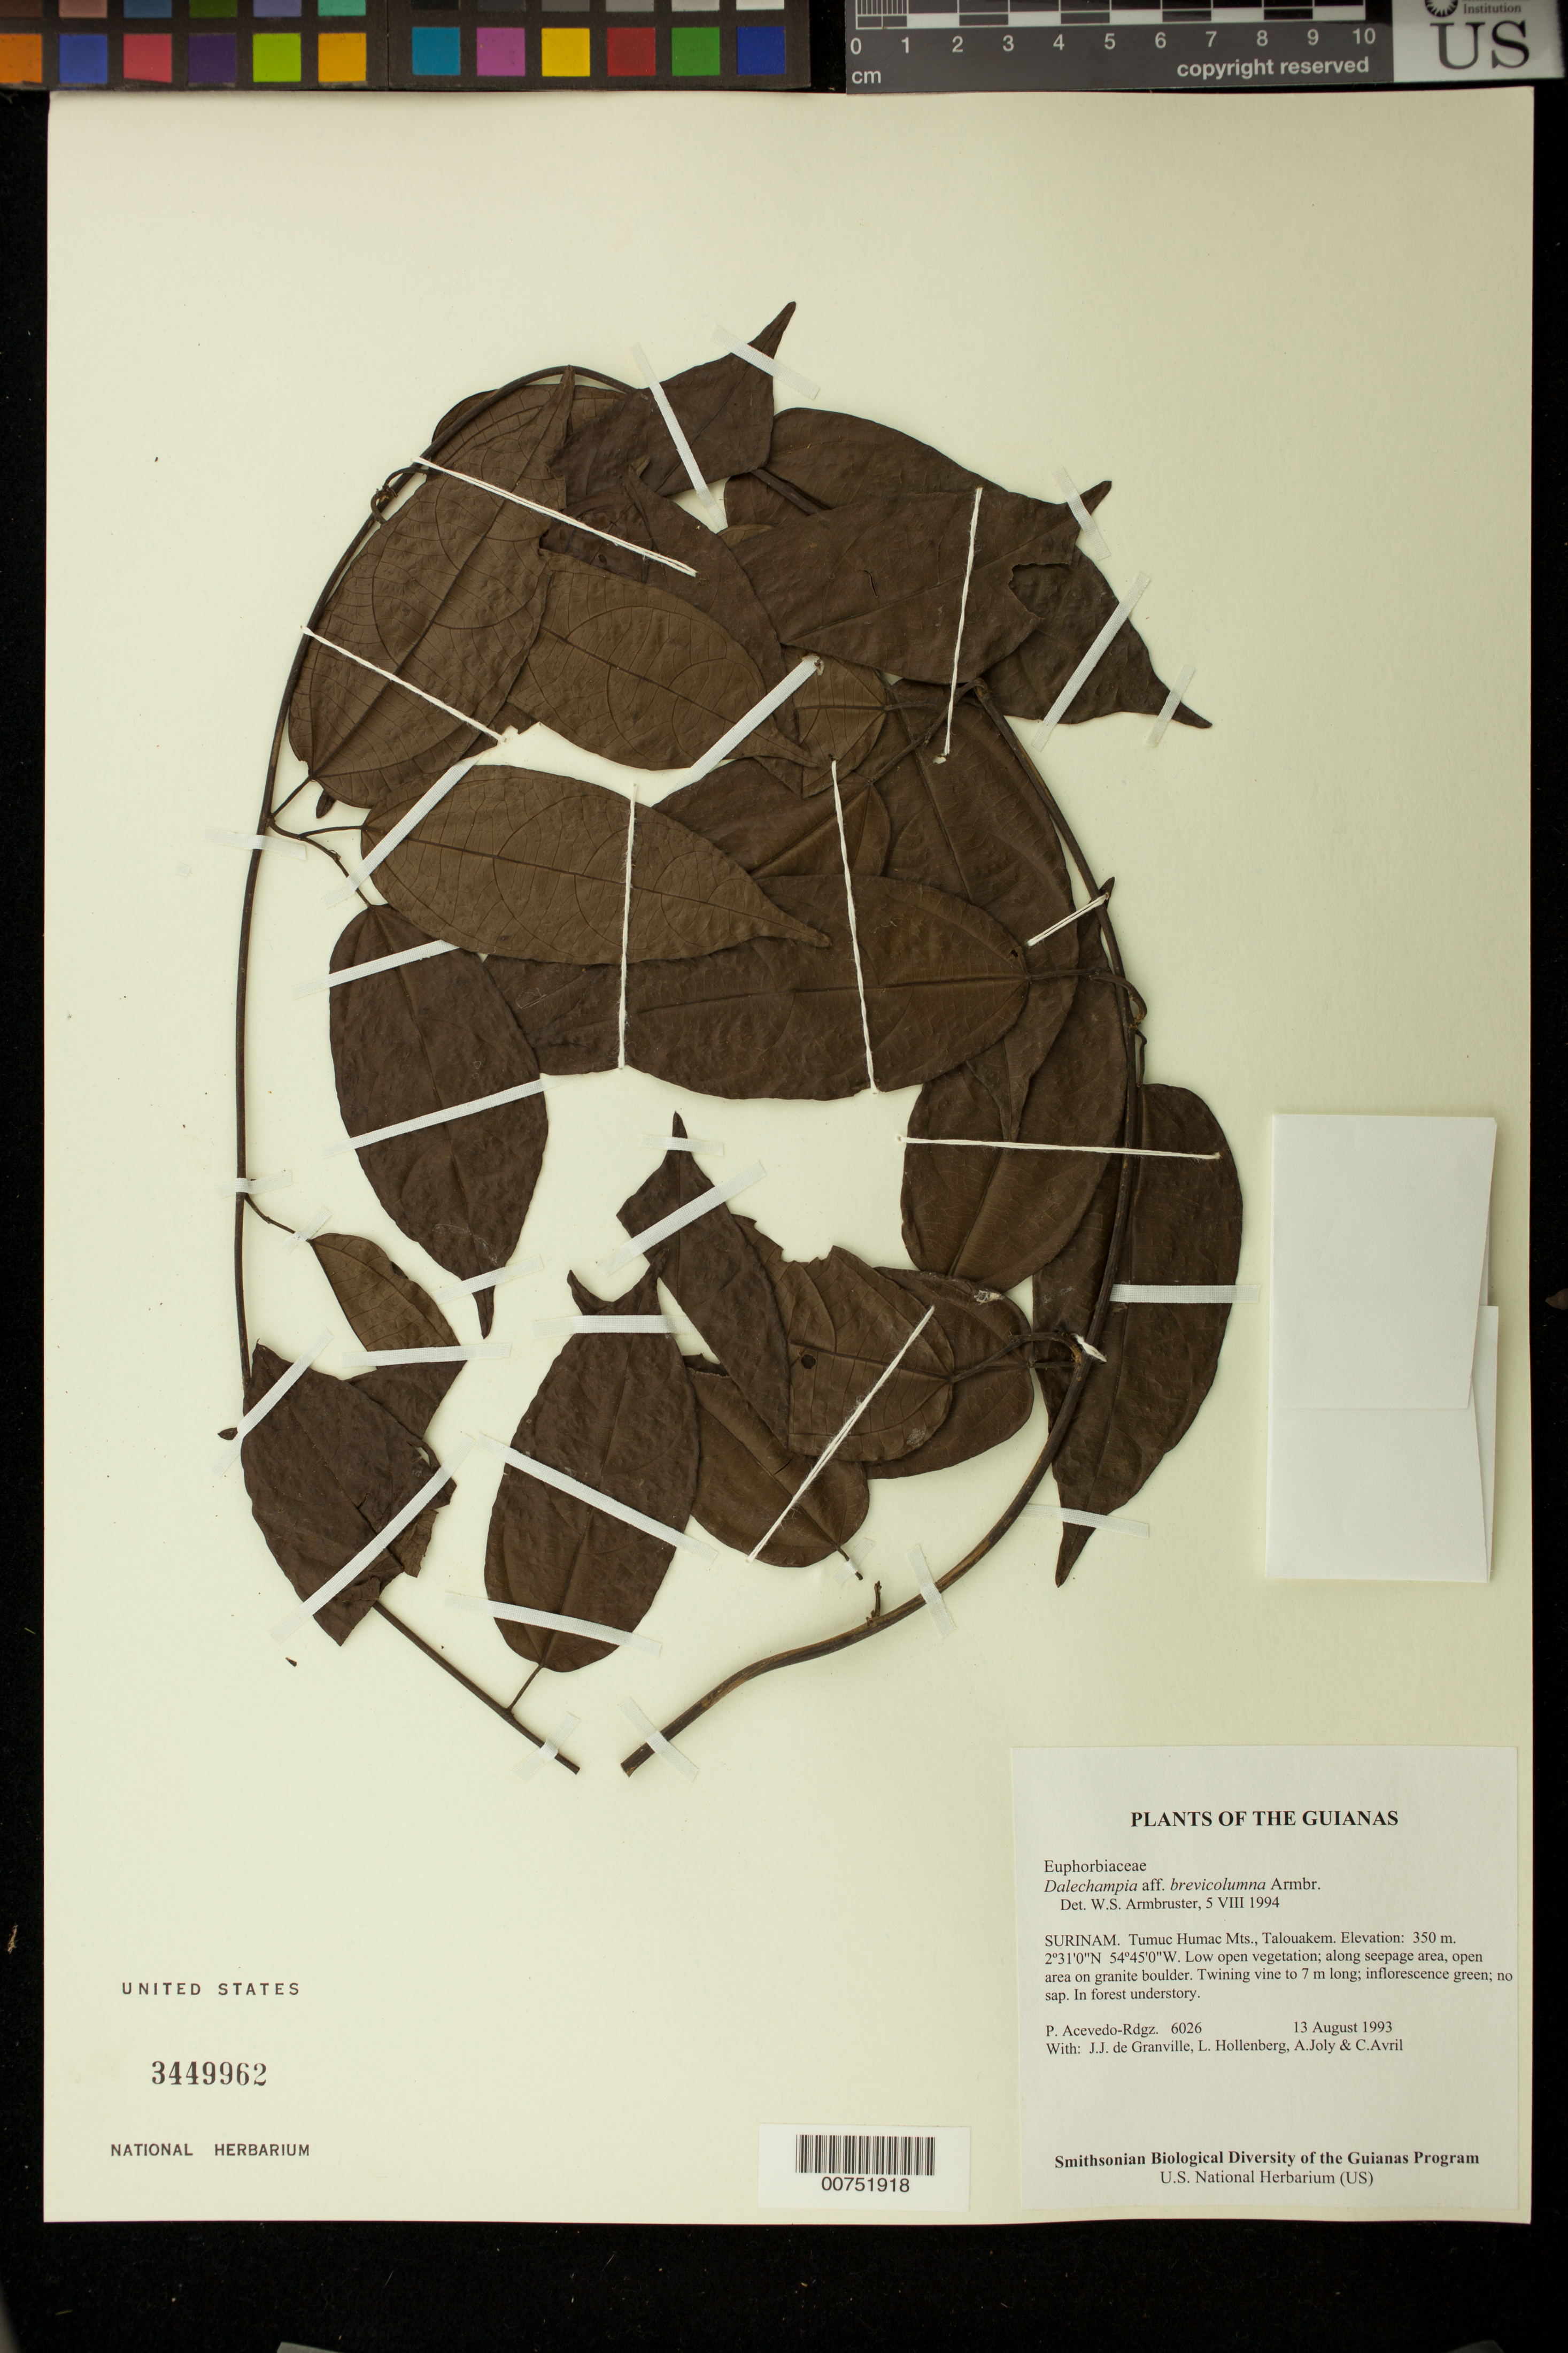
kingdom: Plantae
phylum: Tracheophyta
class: Magnoliopsida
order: Malpighiales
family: Euphorbiaceae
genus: Dalechampia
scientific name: Dalechampia brevicolumna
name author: Armbr.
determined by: Armbruster, W. Scott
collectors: P. Acevedo-Rodr.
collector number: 6026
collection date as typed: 13 Aug 1993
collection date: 1993-08-13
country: Suriname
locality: Tumuc Humac Mts., Talouakem.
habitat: In moist forest understory.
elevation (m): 350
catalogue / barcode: US 3449962